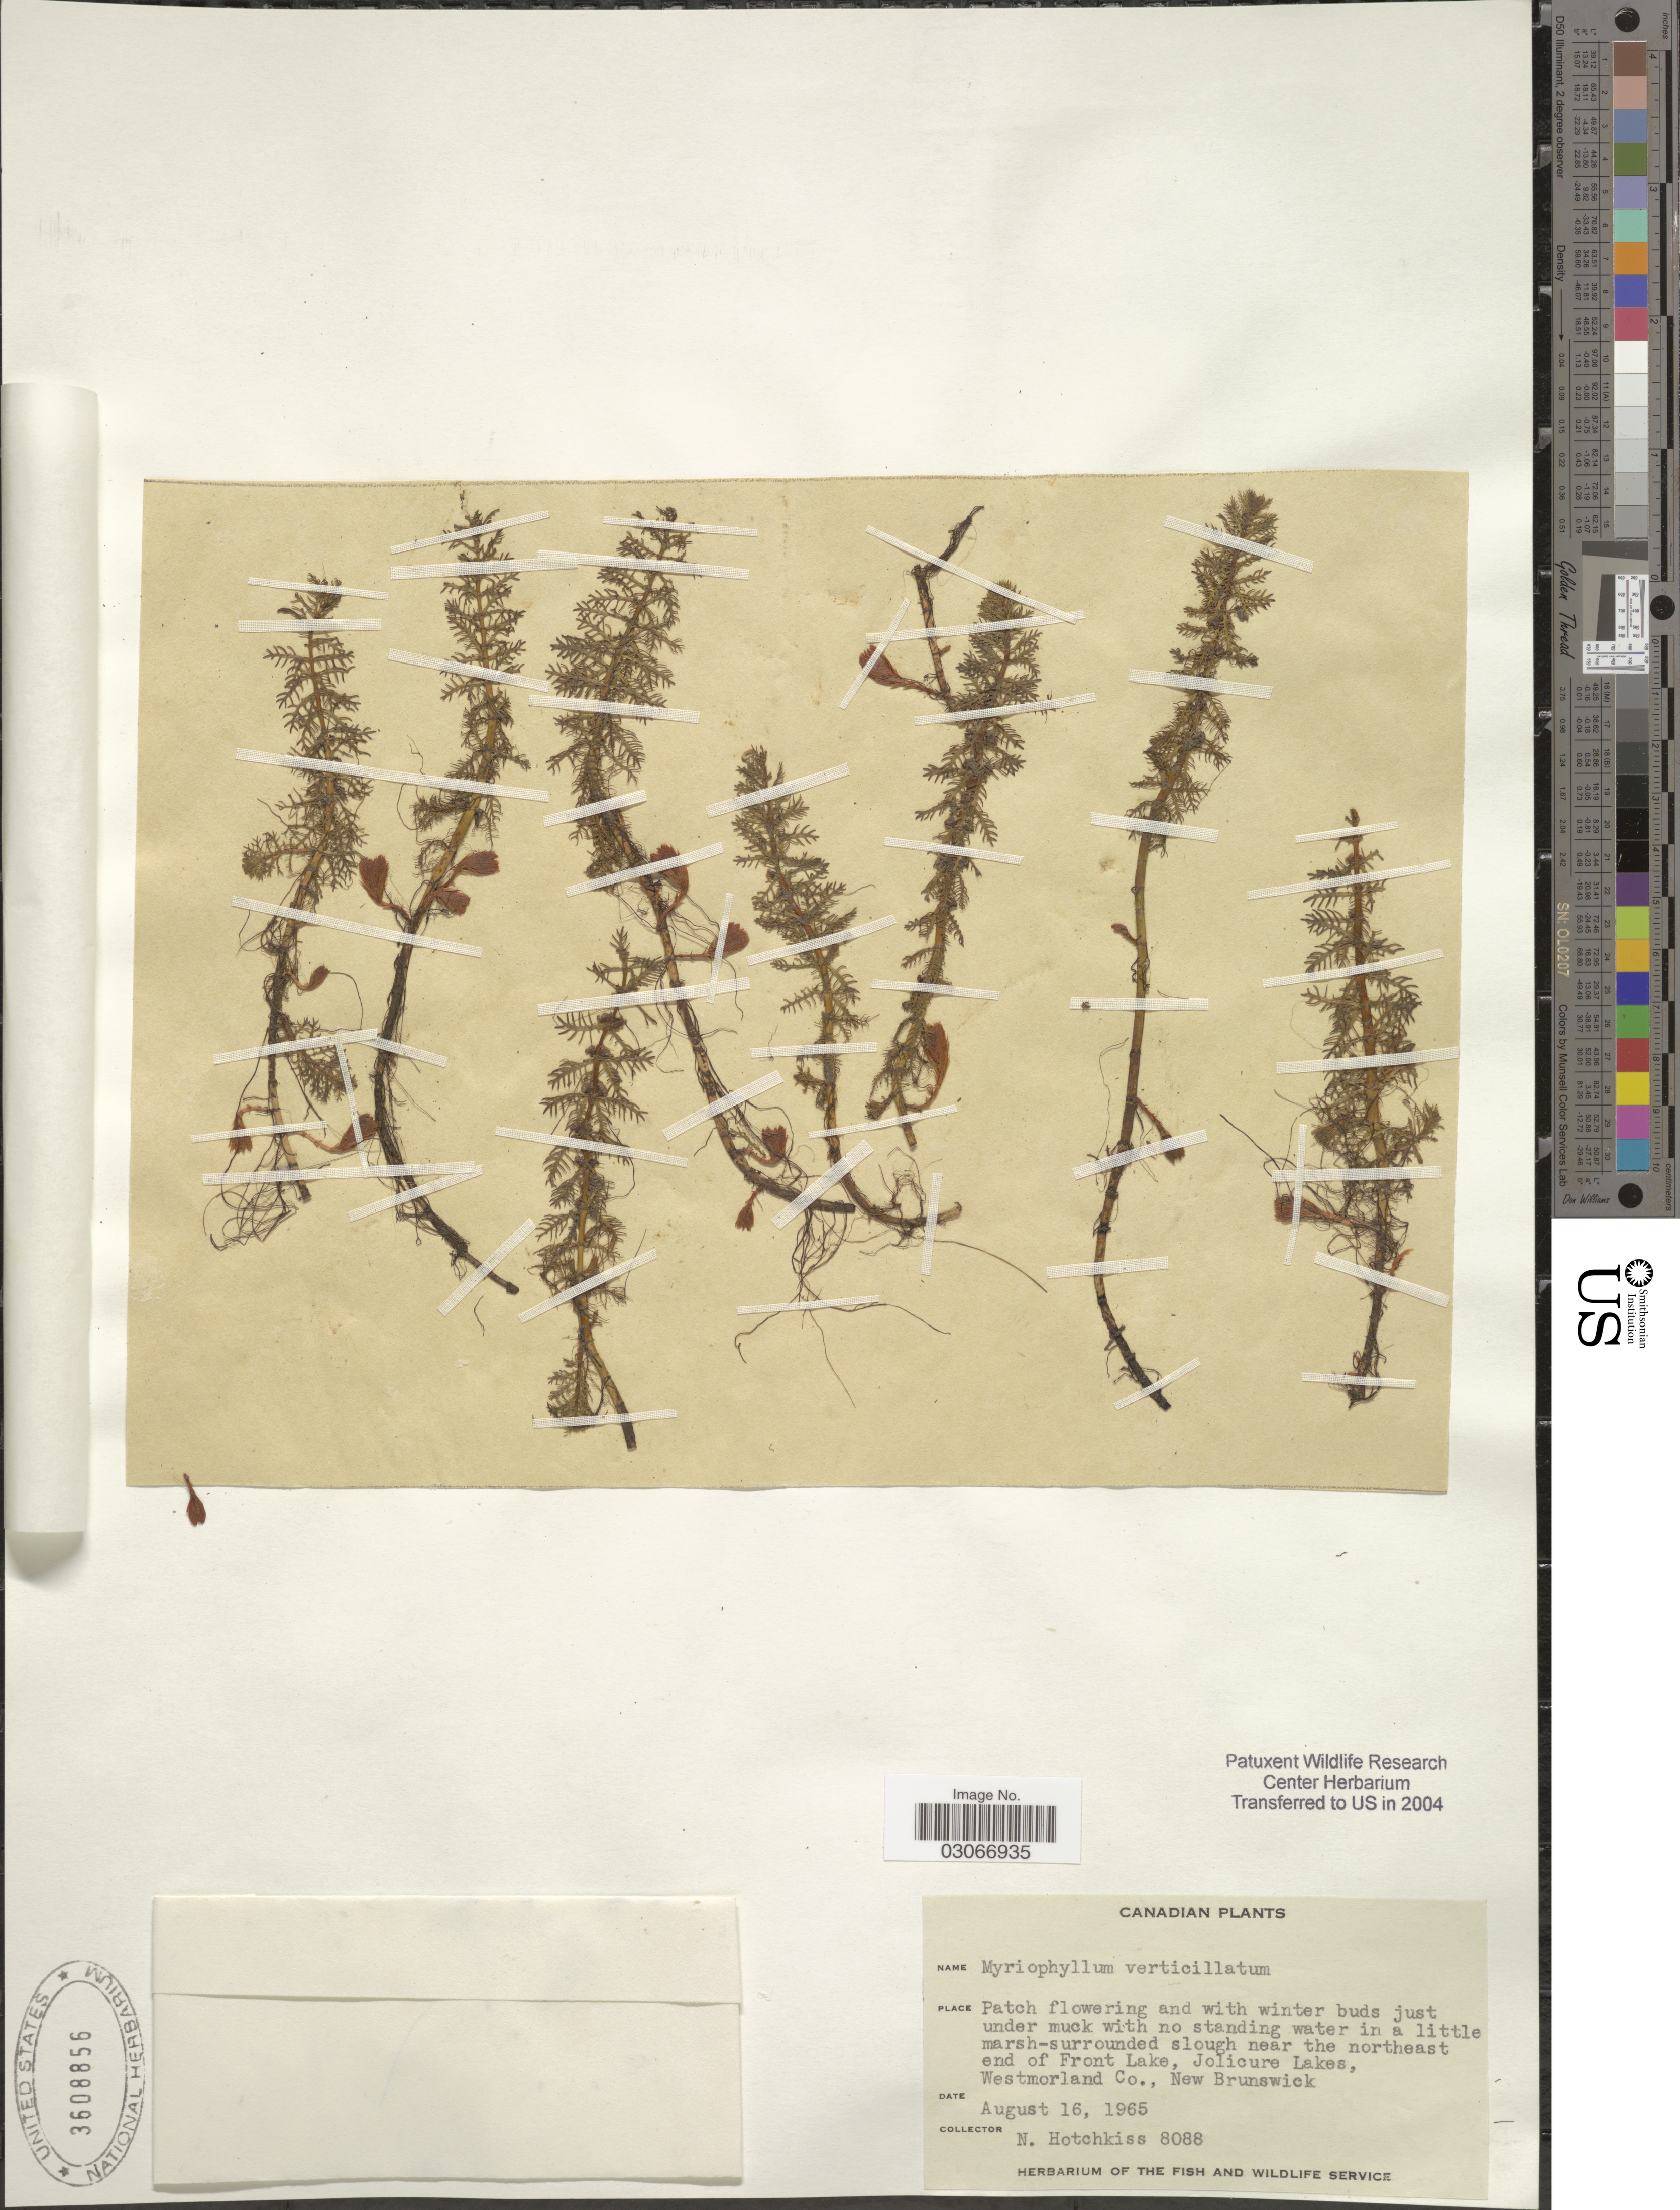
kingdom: Plantae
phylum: Tracheophyta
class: Magnoliopsida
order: Saxifragales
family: Haloragaceae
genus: Myriophyllum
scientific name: Myriophyllum verticillatum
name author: L.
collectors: N. Hotchkiss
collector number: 8088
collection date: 1965-08-16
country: Canada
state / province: New Brunswick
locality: Near the northeast end of Front Lake, Jolicure Lakes, Westmorland Co., New Brunswick.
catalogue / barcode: US 3608856